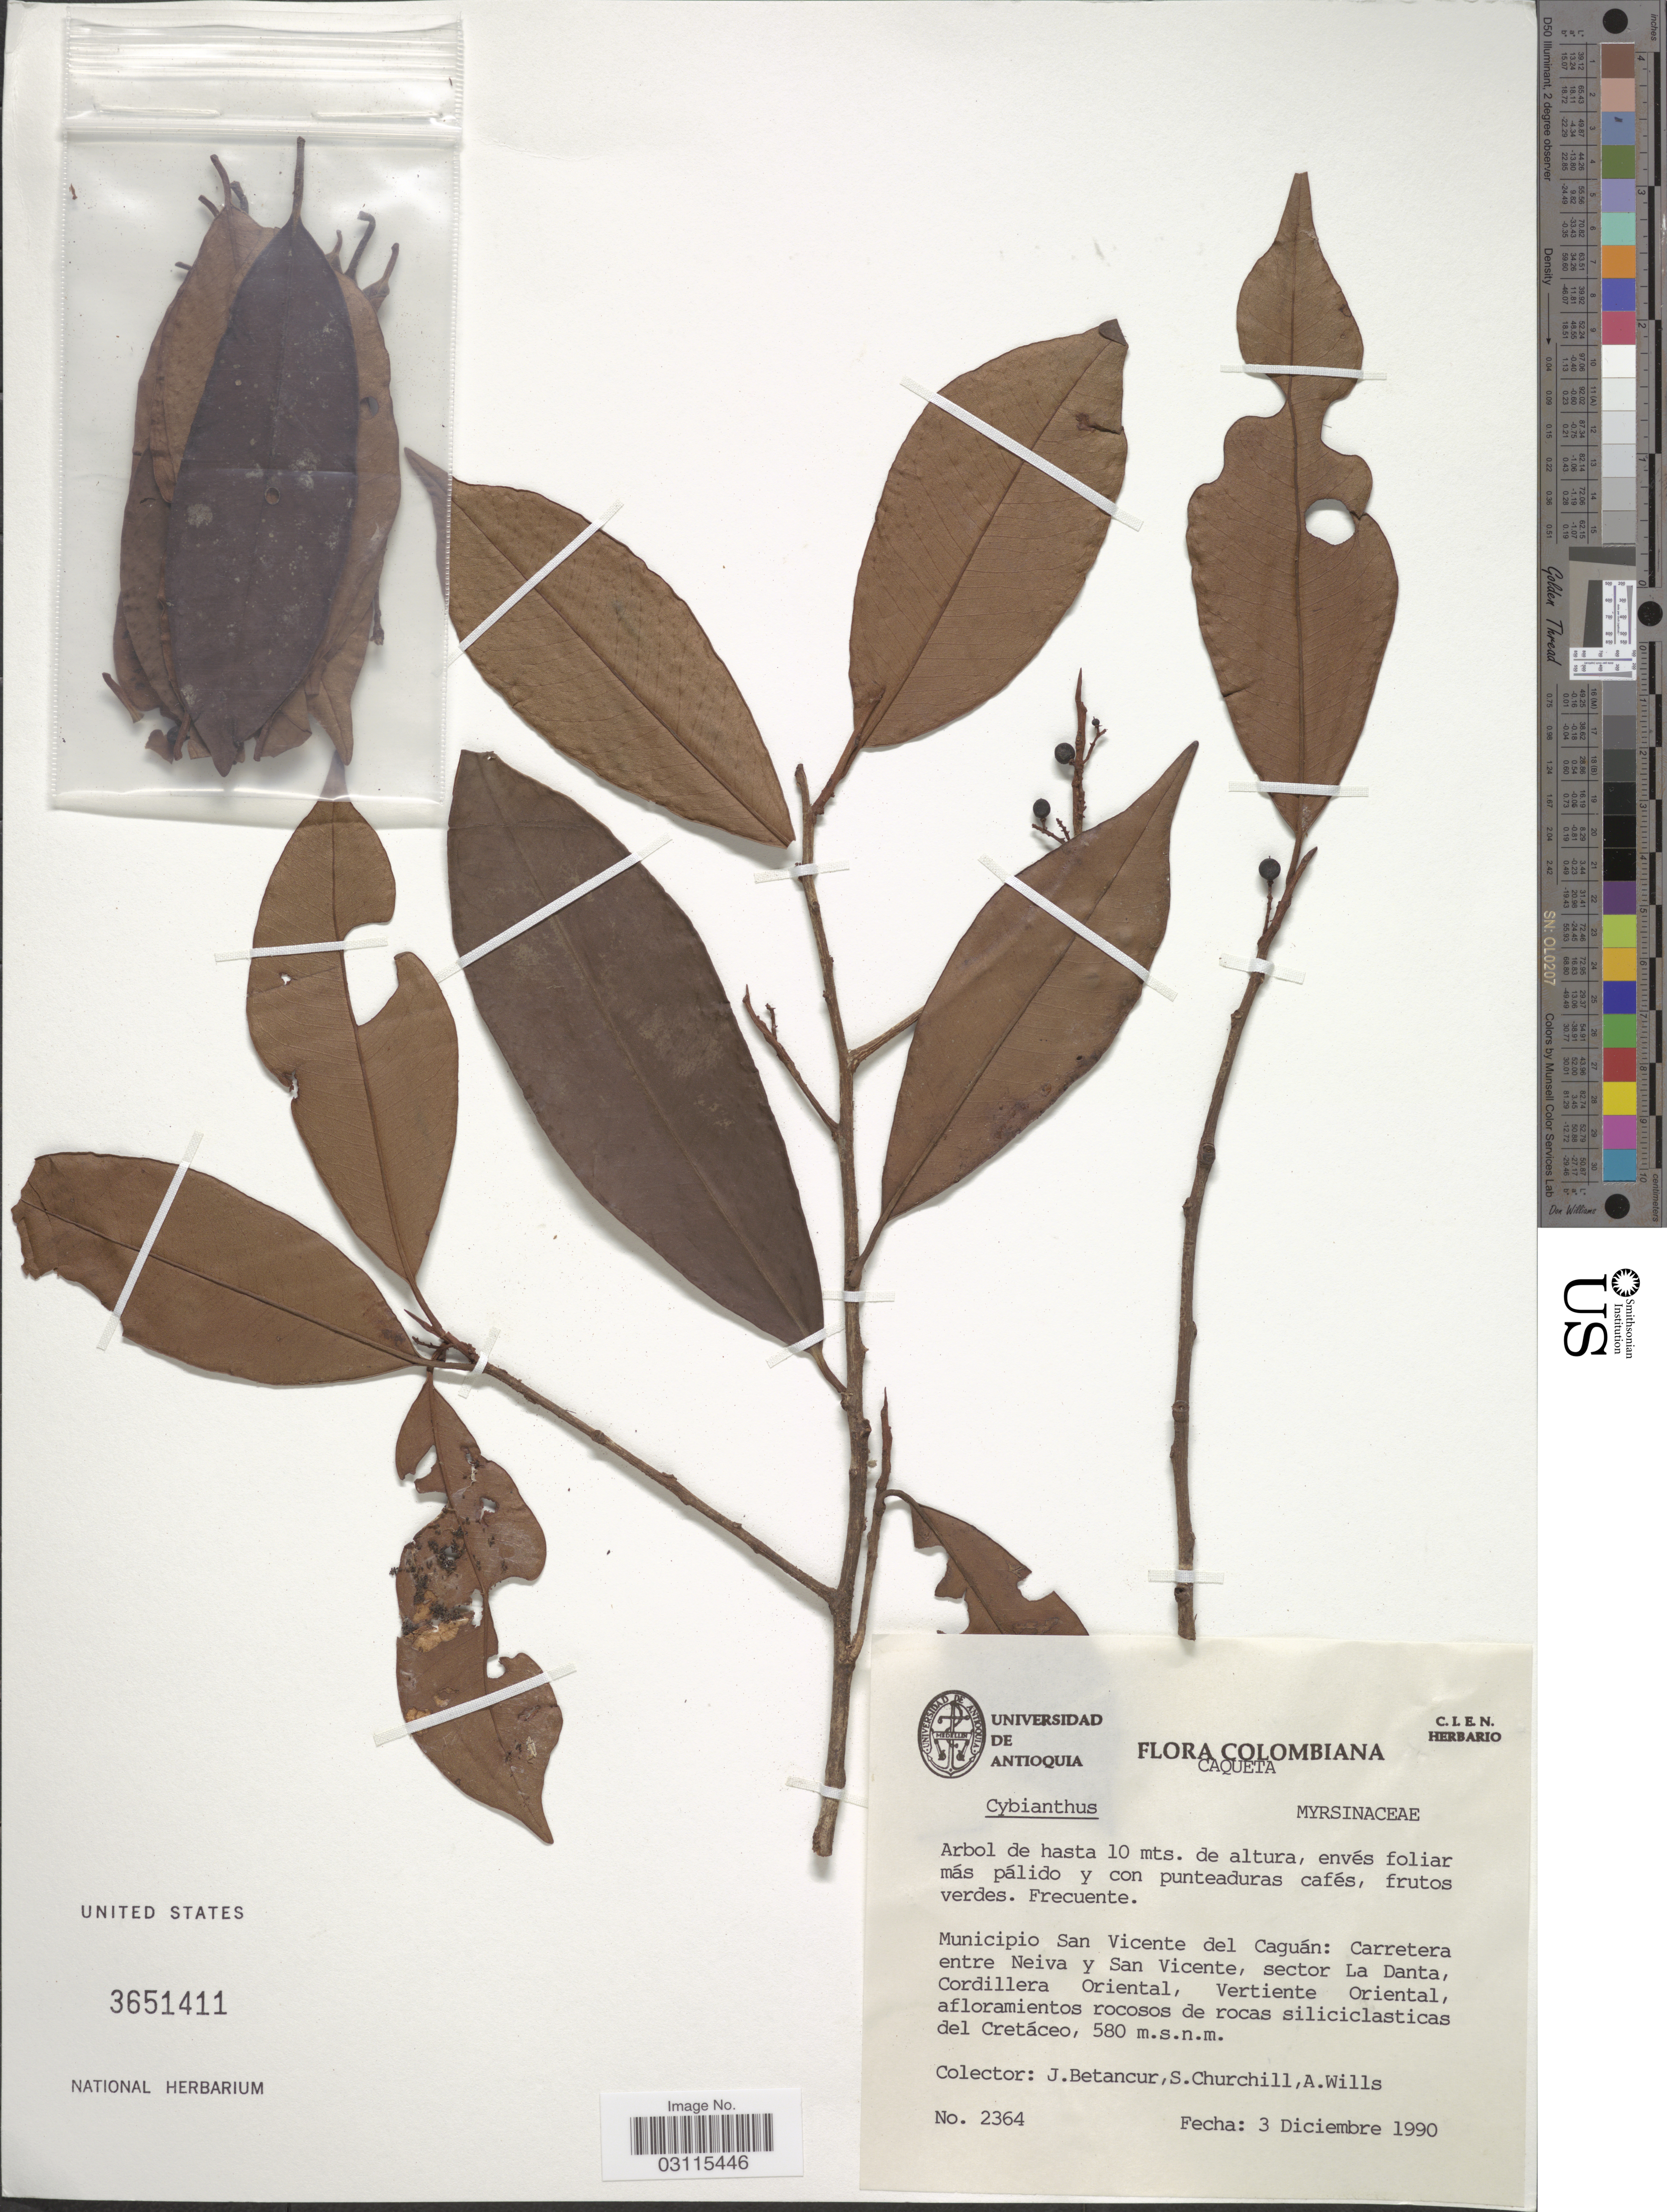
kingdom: Plantae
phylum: Tracheophyta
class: Magnoliopsida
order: Ericales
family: Primulaceae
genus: Cybianthus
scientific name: Cybianthus sp.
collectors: J. Betancur, S. Churchill & A. Wills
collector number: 2364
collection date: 1990-12-03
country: Colombia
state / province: Caquetá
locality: Caqueta. Municipio San Vicente del Caguán: Carretera entre Neiva y San Vicente, sector La Danta, Cordillera Oriental, Vertiente Oriental, afloramientos rocosos de rocas siliciclasticas del Cretáceo.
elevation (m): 580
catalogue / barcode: US 3651411